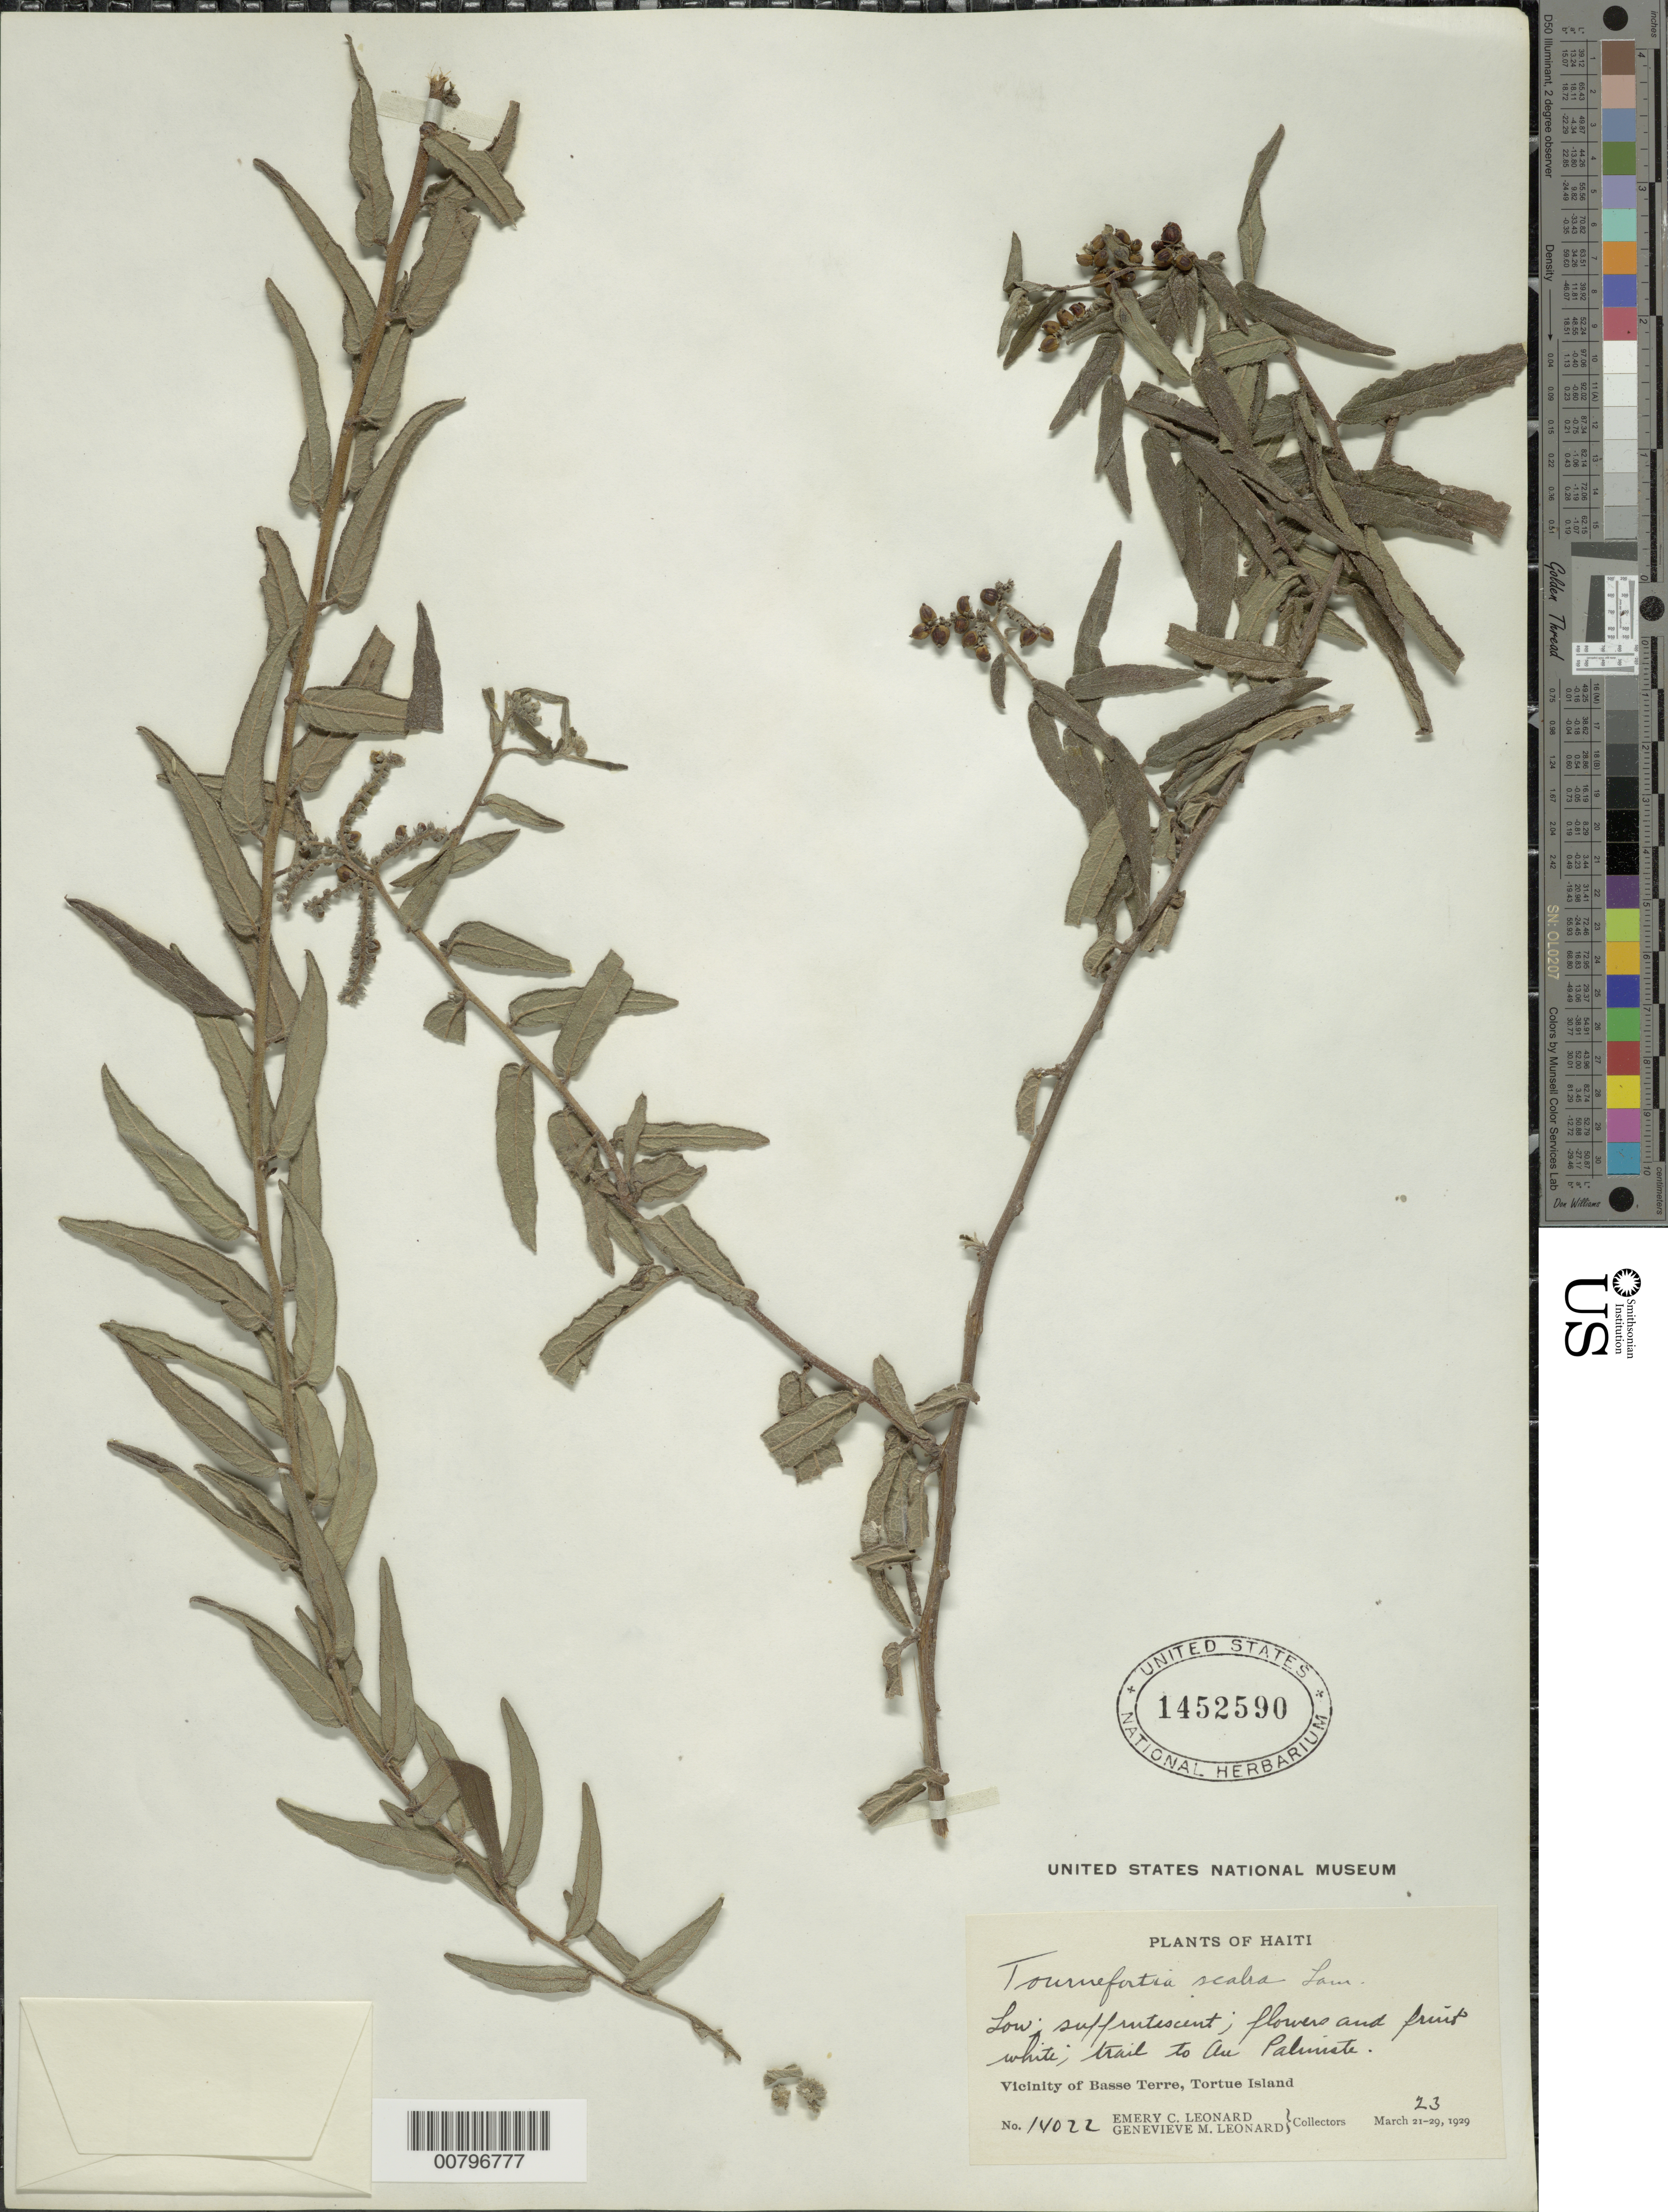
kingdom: Plantae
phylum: Tracheophyta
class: Magnoliopsida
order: Boraginales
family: Heliotropiaceae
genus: Tournefortia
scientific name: Tournefortia scabra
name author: Lam.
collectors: E. C. Leonard & G. M. Leonard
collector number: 14022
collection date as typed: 23 Mar 1929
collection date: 1929-03-23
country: Haiti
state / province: Nord-Óuest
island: Île de la Tortue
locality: Tortue Island, vicinity of Basse Terre, trail to Au Palmiste.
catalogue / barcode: US 1452590